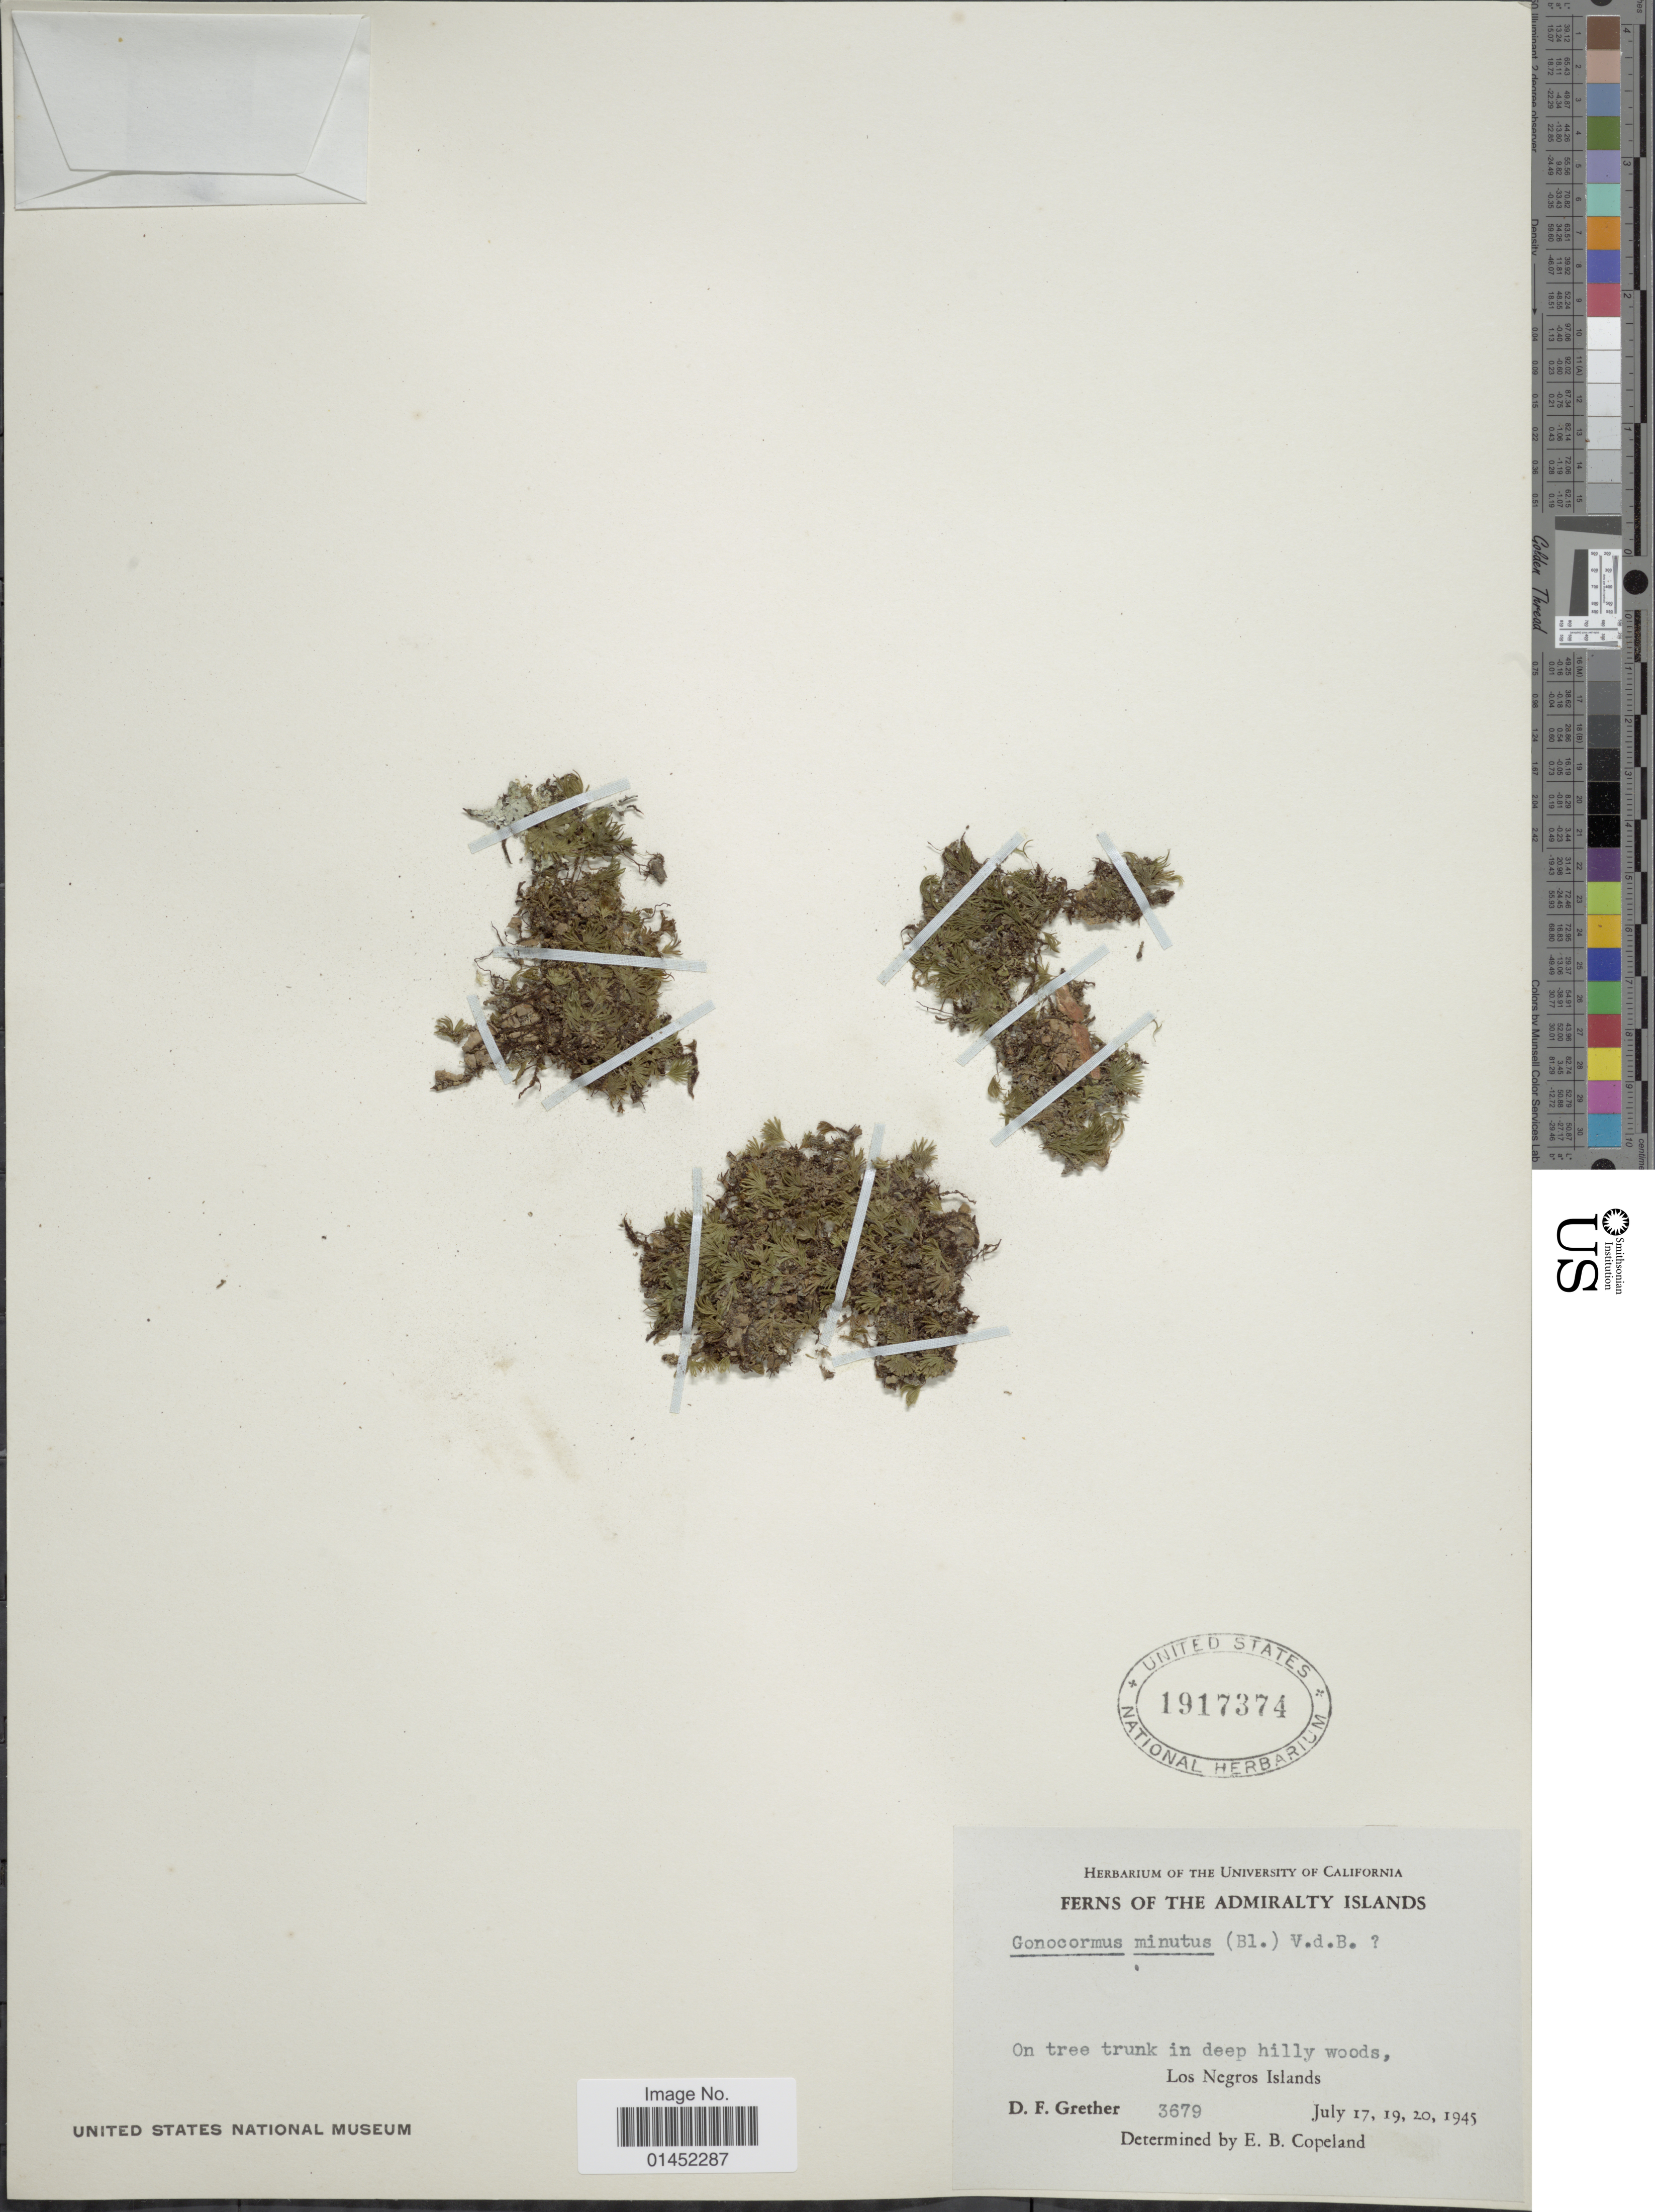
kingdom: Plantae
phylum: Tracheophyta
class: Polypodiopsida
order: Hymenophyllales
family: Hymenophyllaceae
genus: Crepidomanes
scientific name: Crepidomanes minutum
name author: (Blume) K. Iwats.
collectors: D. F. Grether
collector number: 3679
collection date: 1945-07-17/1945-07-20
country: Papua New Guinea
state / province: Manus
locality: The Admiralty Islands, On tree trunk in deep hilly woods, Los Negros Islands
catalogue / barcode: US 1917374